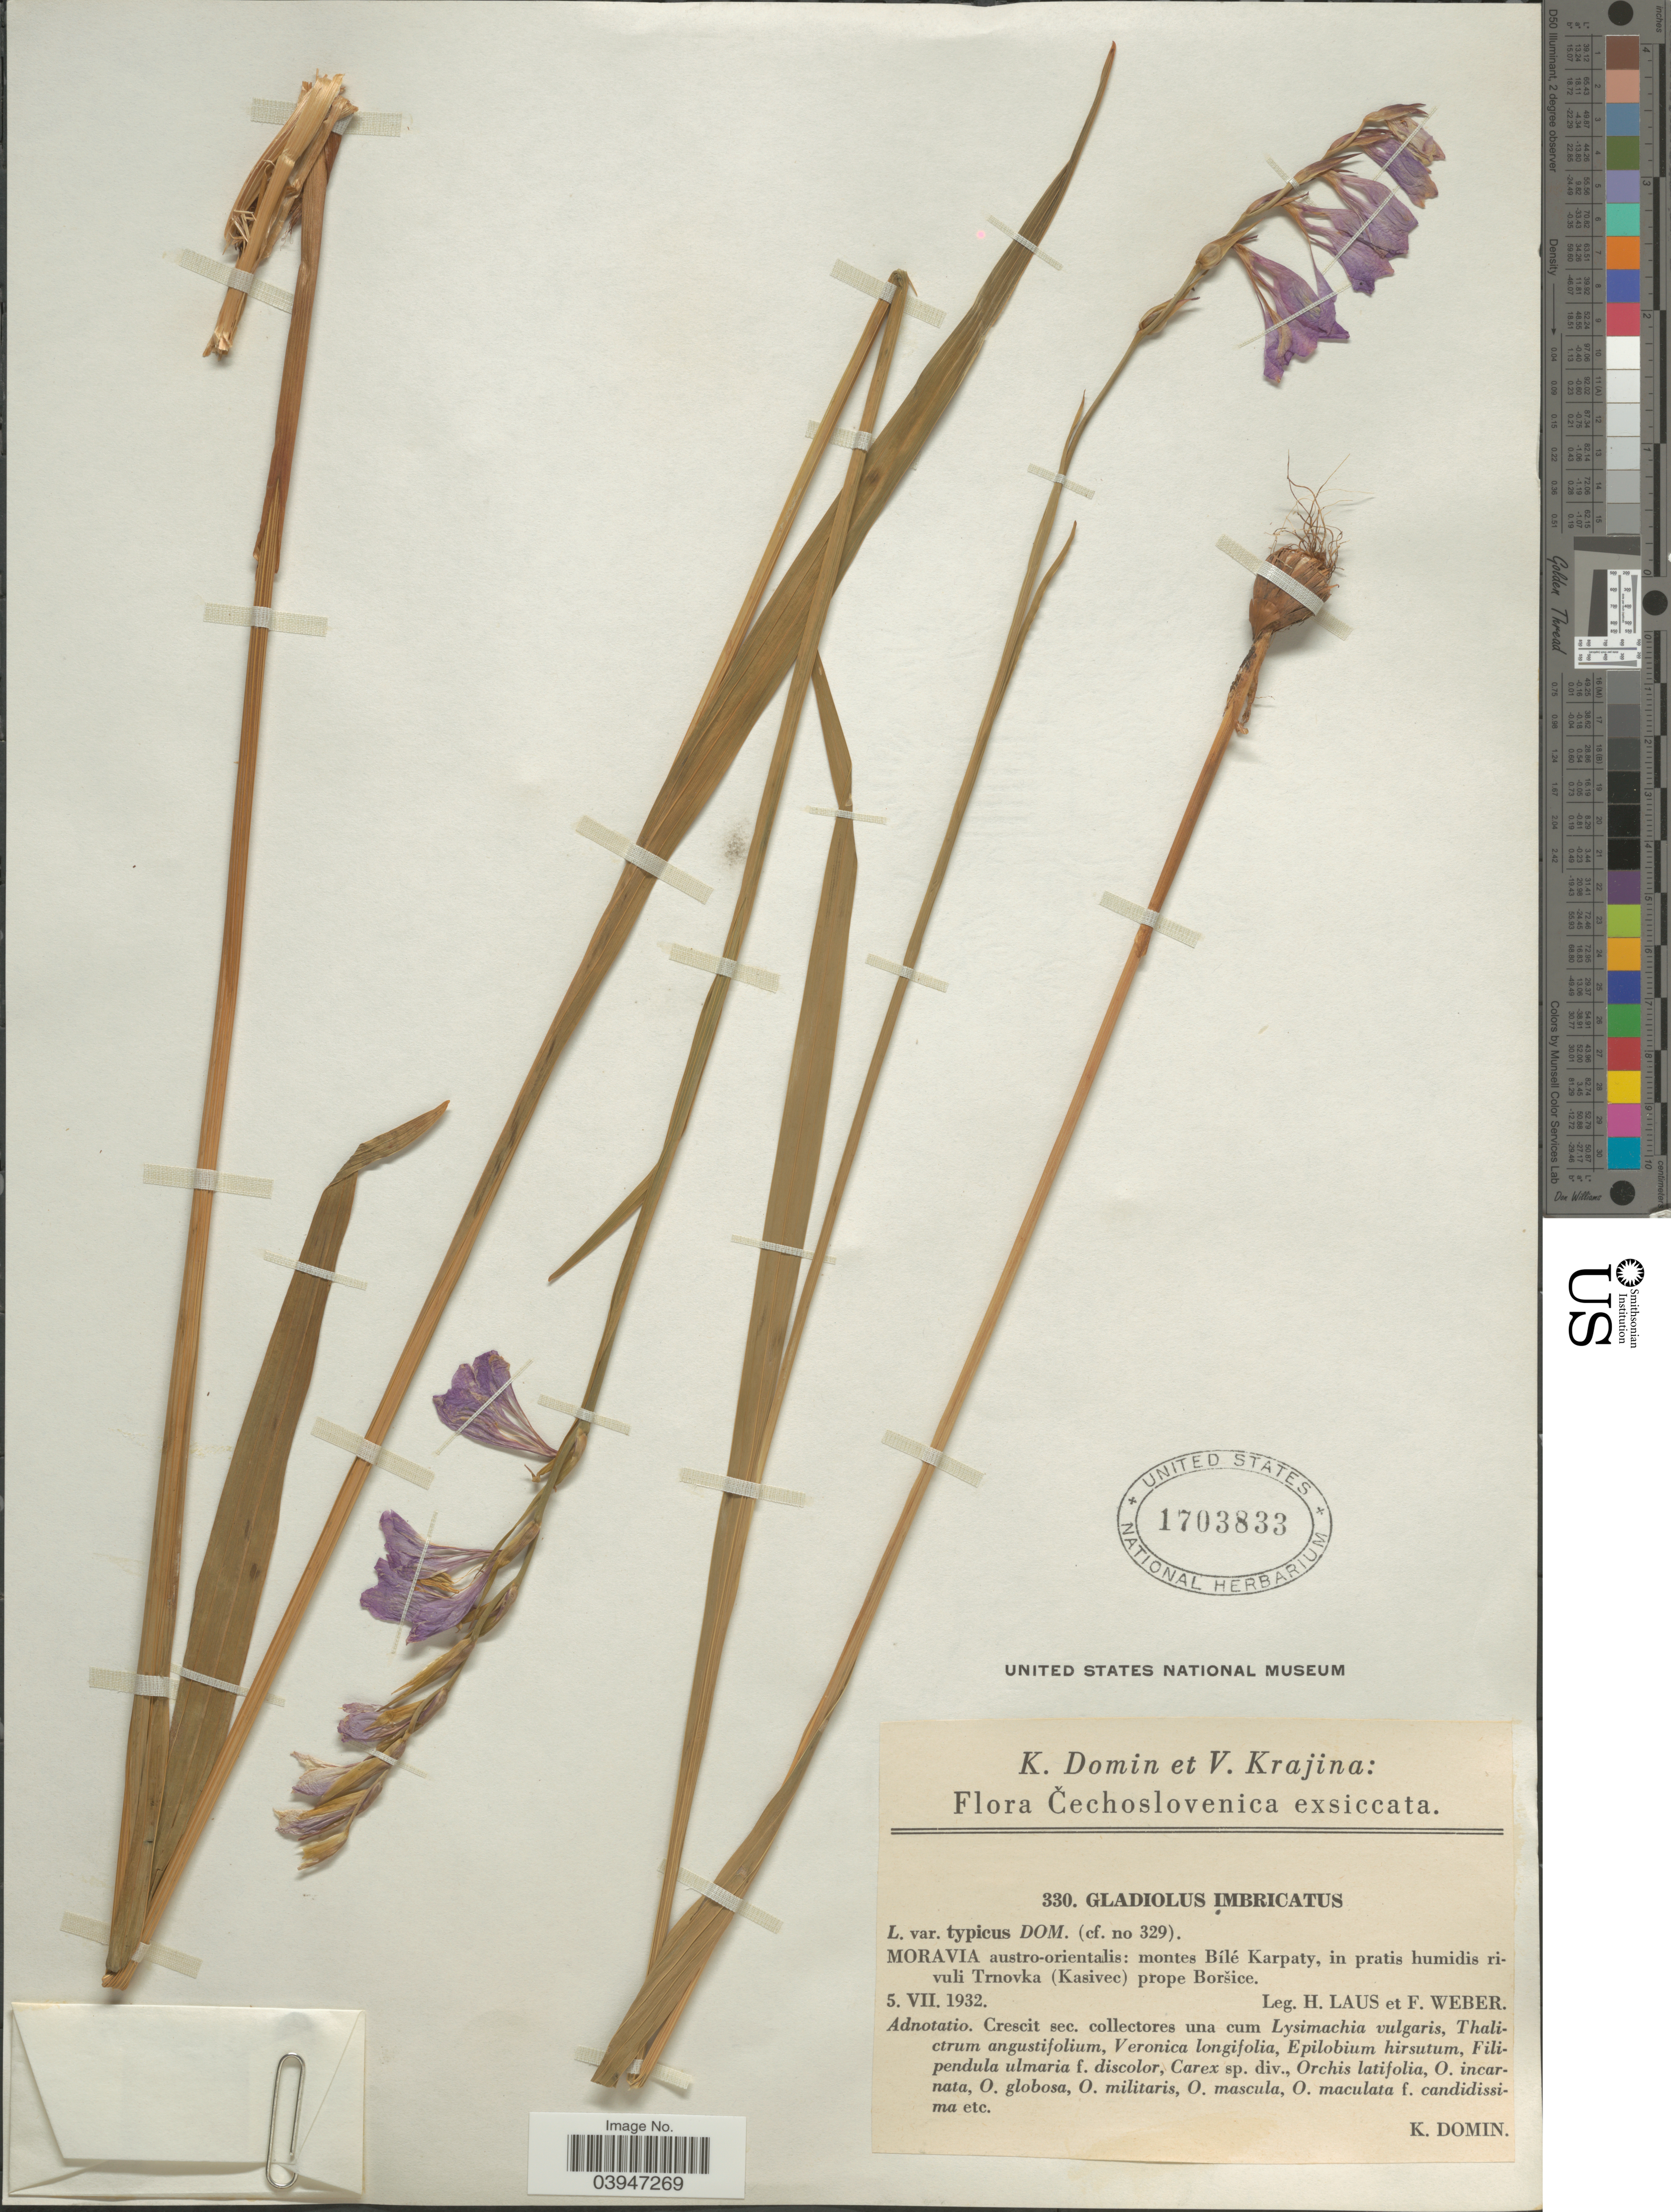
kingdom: Plantae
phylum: Tracheophyta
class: Liliopsida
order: Asparagales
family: Iridaceae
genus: Gladiolus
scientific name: Gladiolus imbricatus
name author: L.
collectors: H. Laus & F. Weber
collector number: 330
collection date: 1932-07-05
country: Czechia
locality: Cechoslovenica. Moravia austro-orientalis: montes Bílé Karpaty, in pratis humidis rivuli Trnovka (Kasivec) prope Boršice.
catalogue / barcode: US 1703833